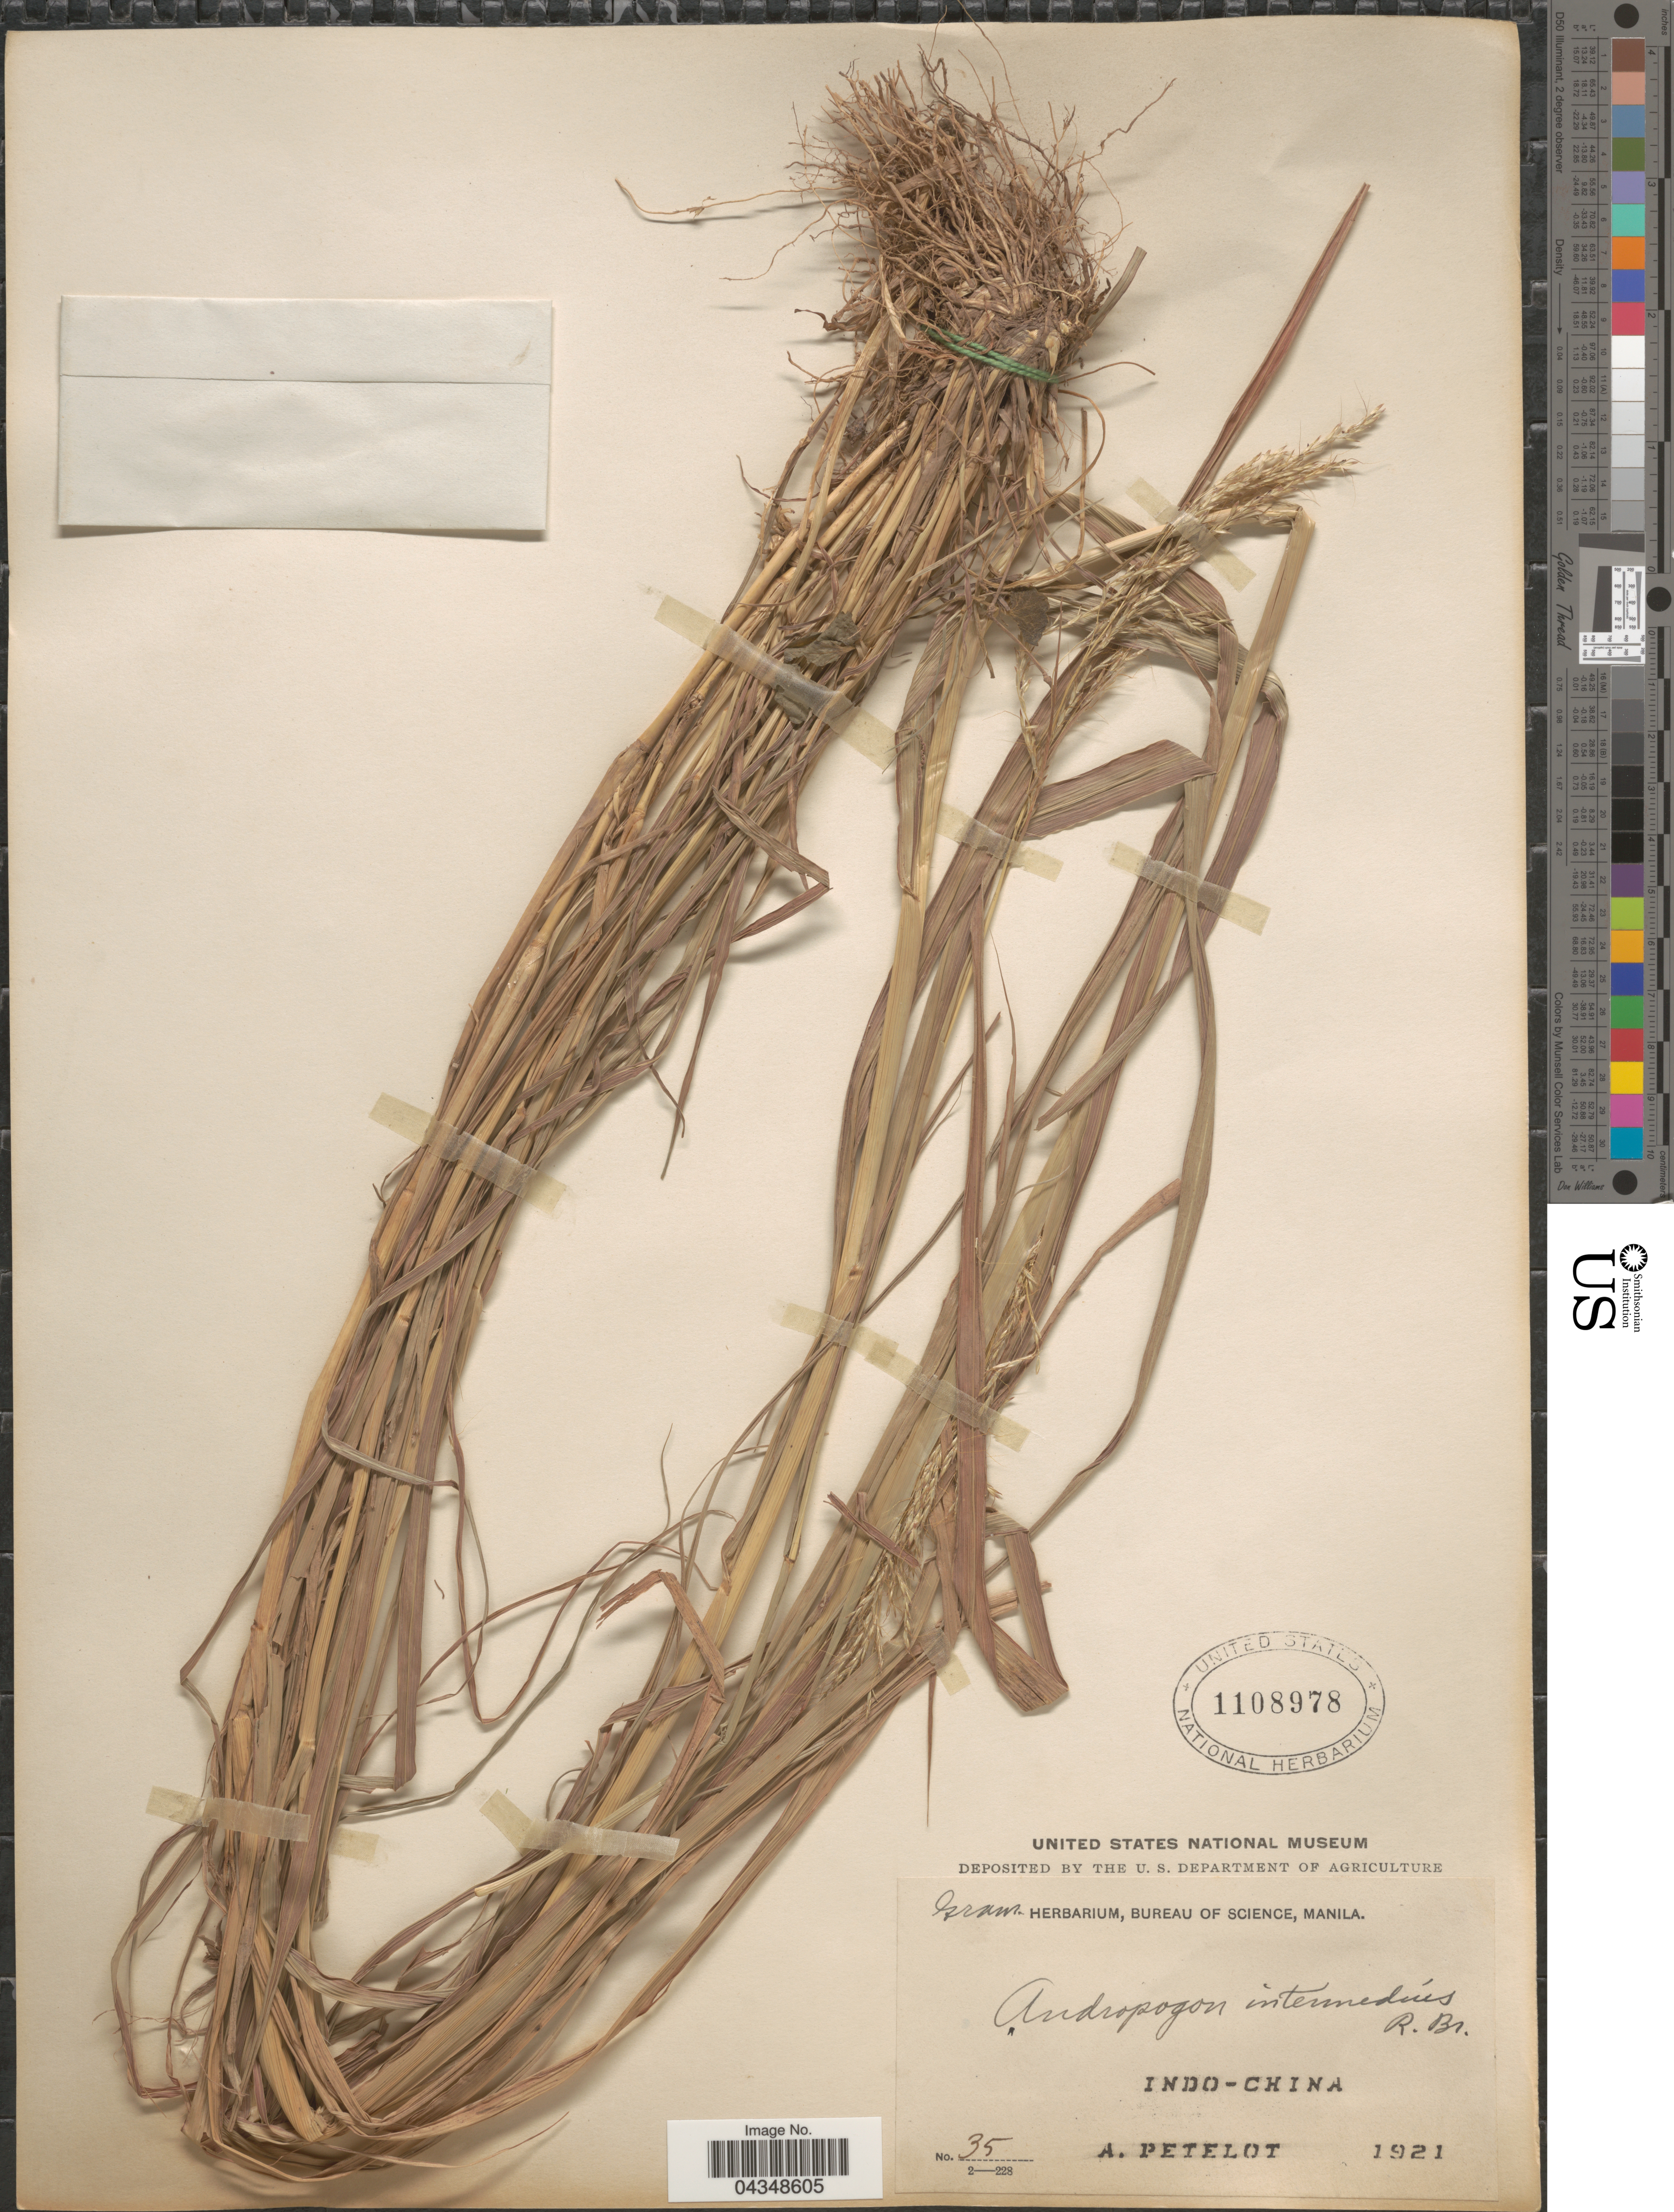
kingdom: Plantae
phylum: Tracheophyta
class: Liliopsida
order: Poales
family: Poaceae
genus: Bothriochloa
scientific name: Bothriochloa bladhii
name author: (Retz.) S.T. Blake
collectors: A. Petelot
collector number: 35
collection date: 1921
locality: Indo-China.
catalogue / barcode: US 1108978